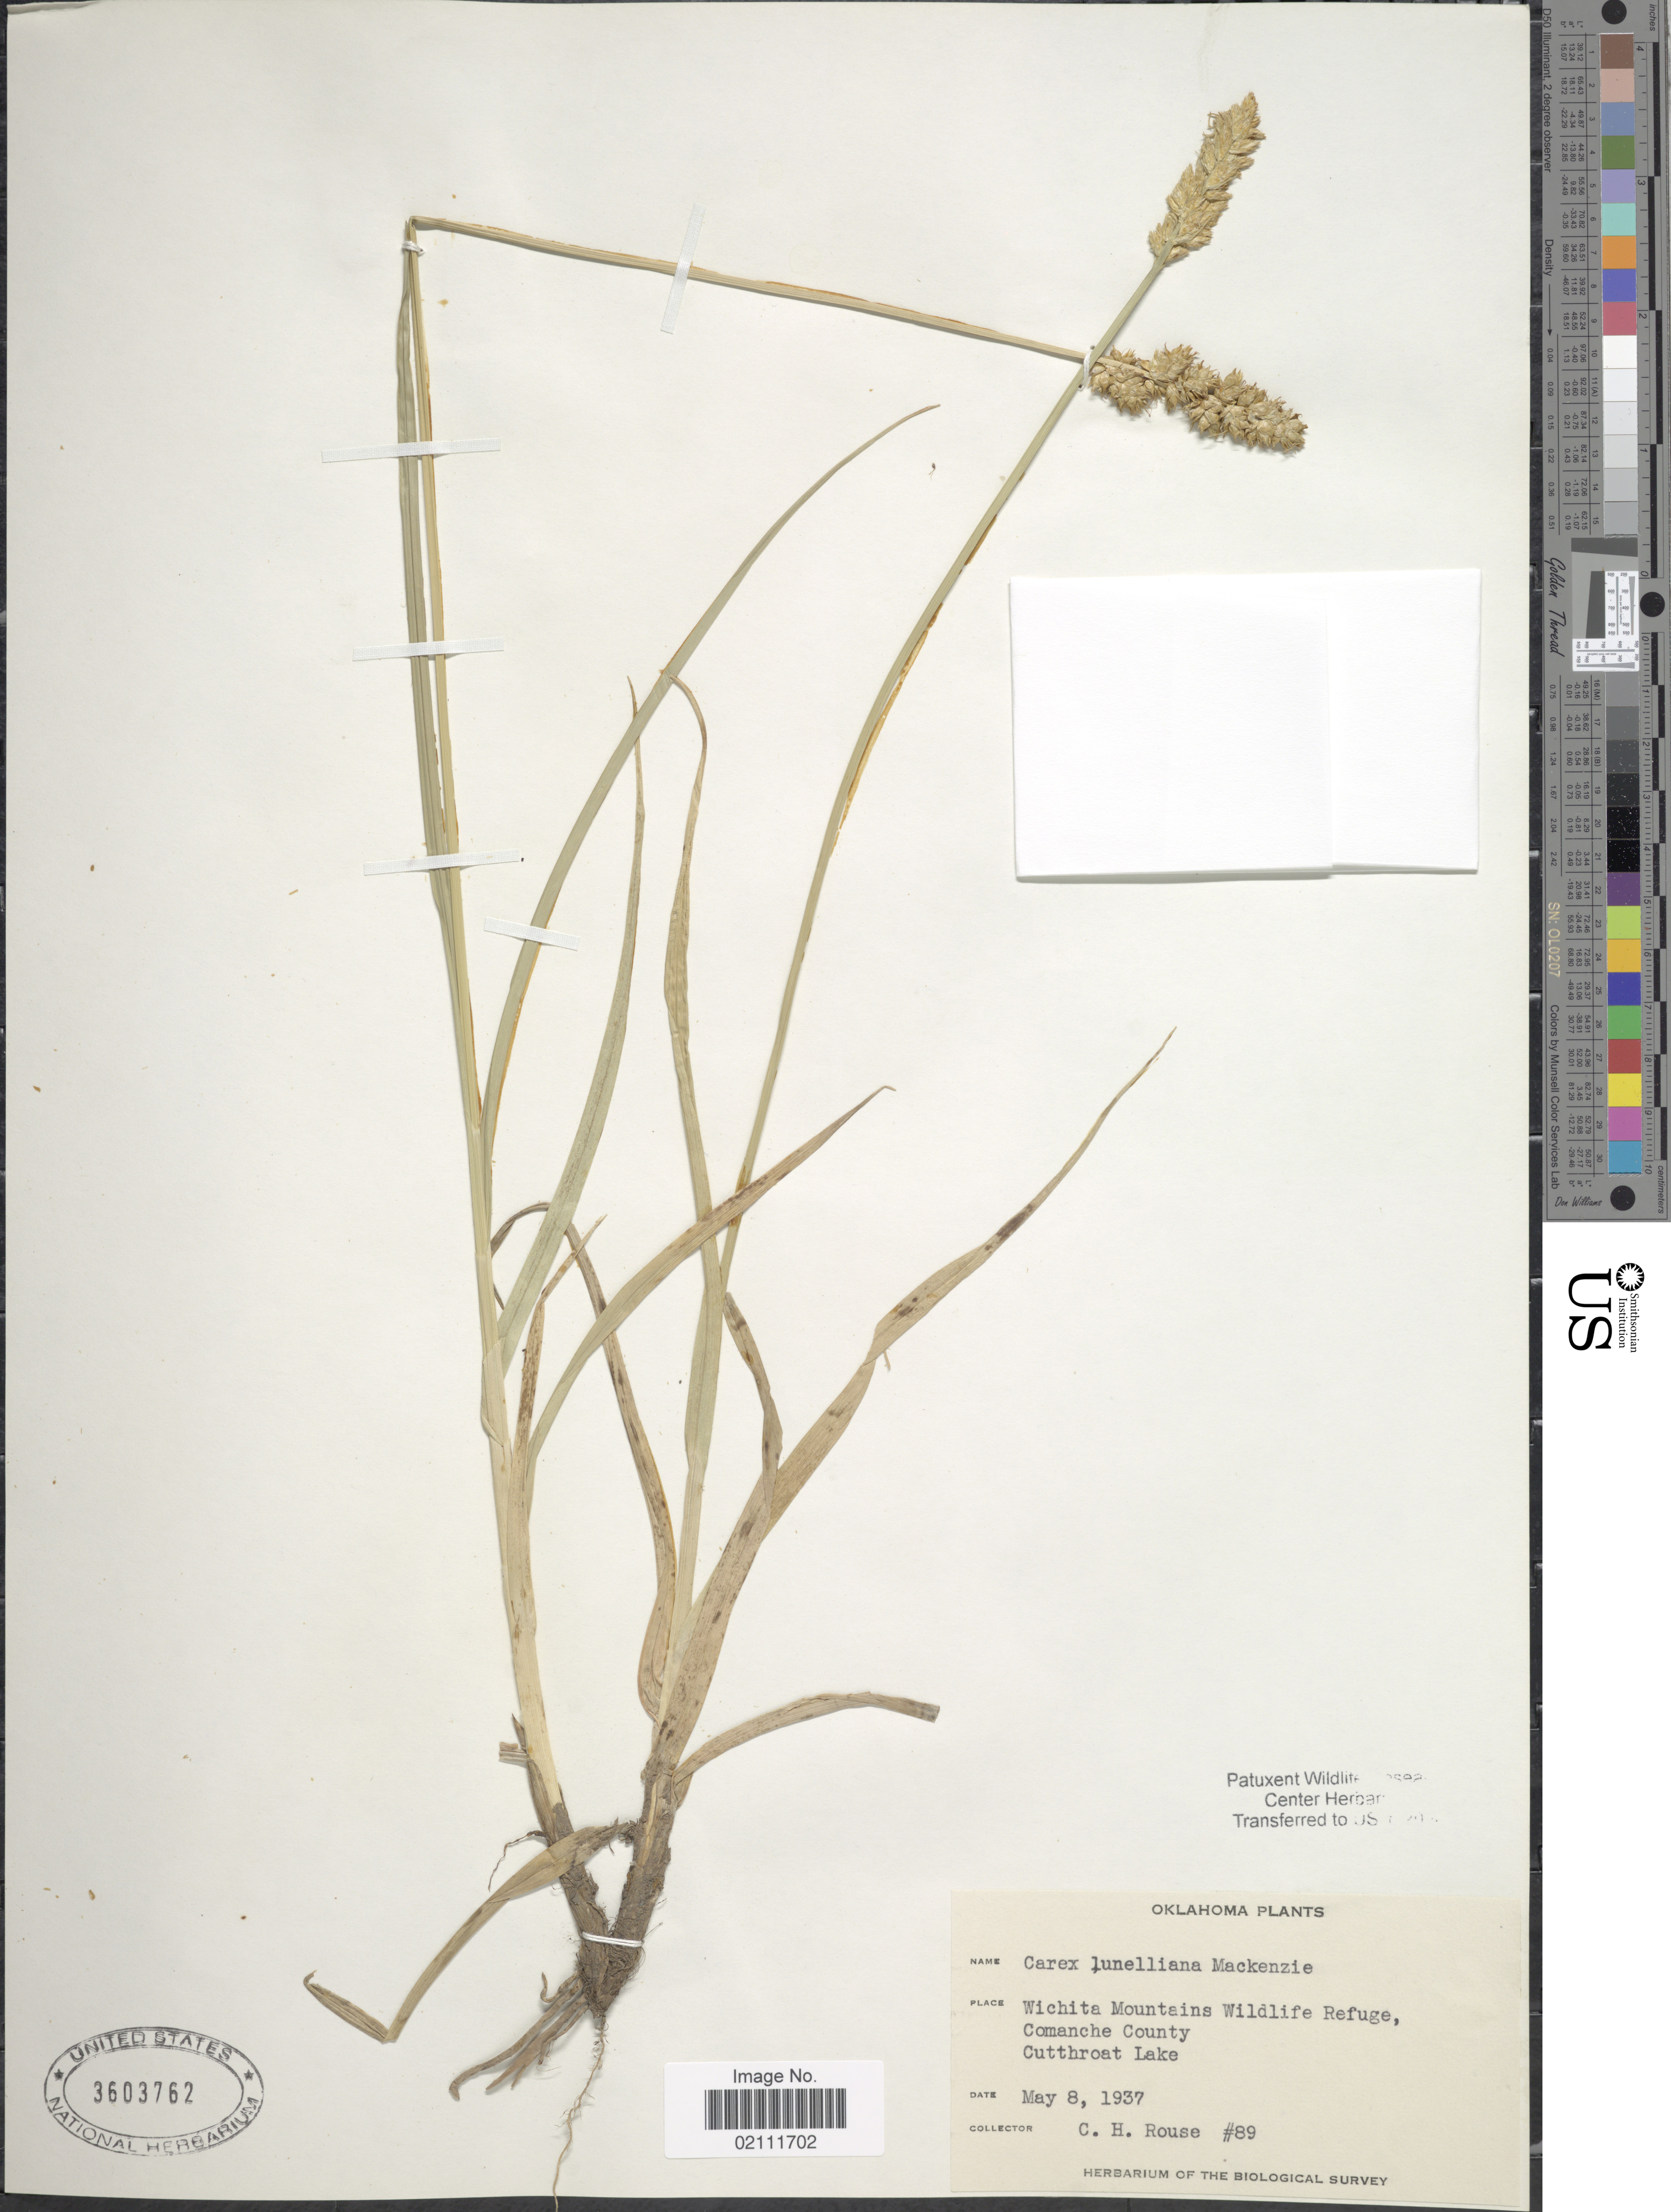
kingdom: Plantae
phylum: Tracheophyta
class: Liliopsida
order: Poales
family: Cyperaceae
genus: Carex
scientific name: Carex gravida var. lunelliana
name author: (Mack.) F.J. Herm.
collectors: C. Rouse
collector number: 89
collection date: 1937-05-08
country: United States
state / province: Oklahoma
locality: Wichita Mountains Wildlife Refuge, Comanche County, Cutthroat Lake.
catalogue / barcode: US 3603762